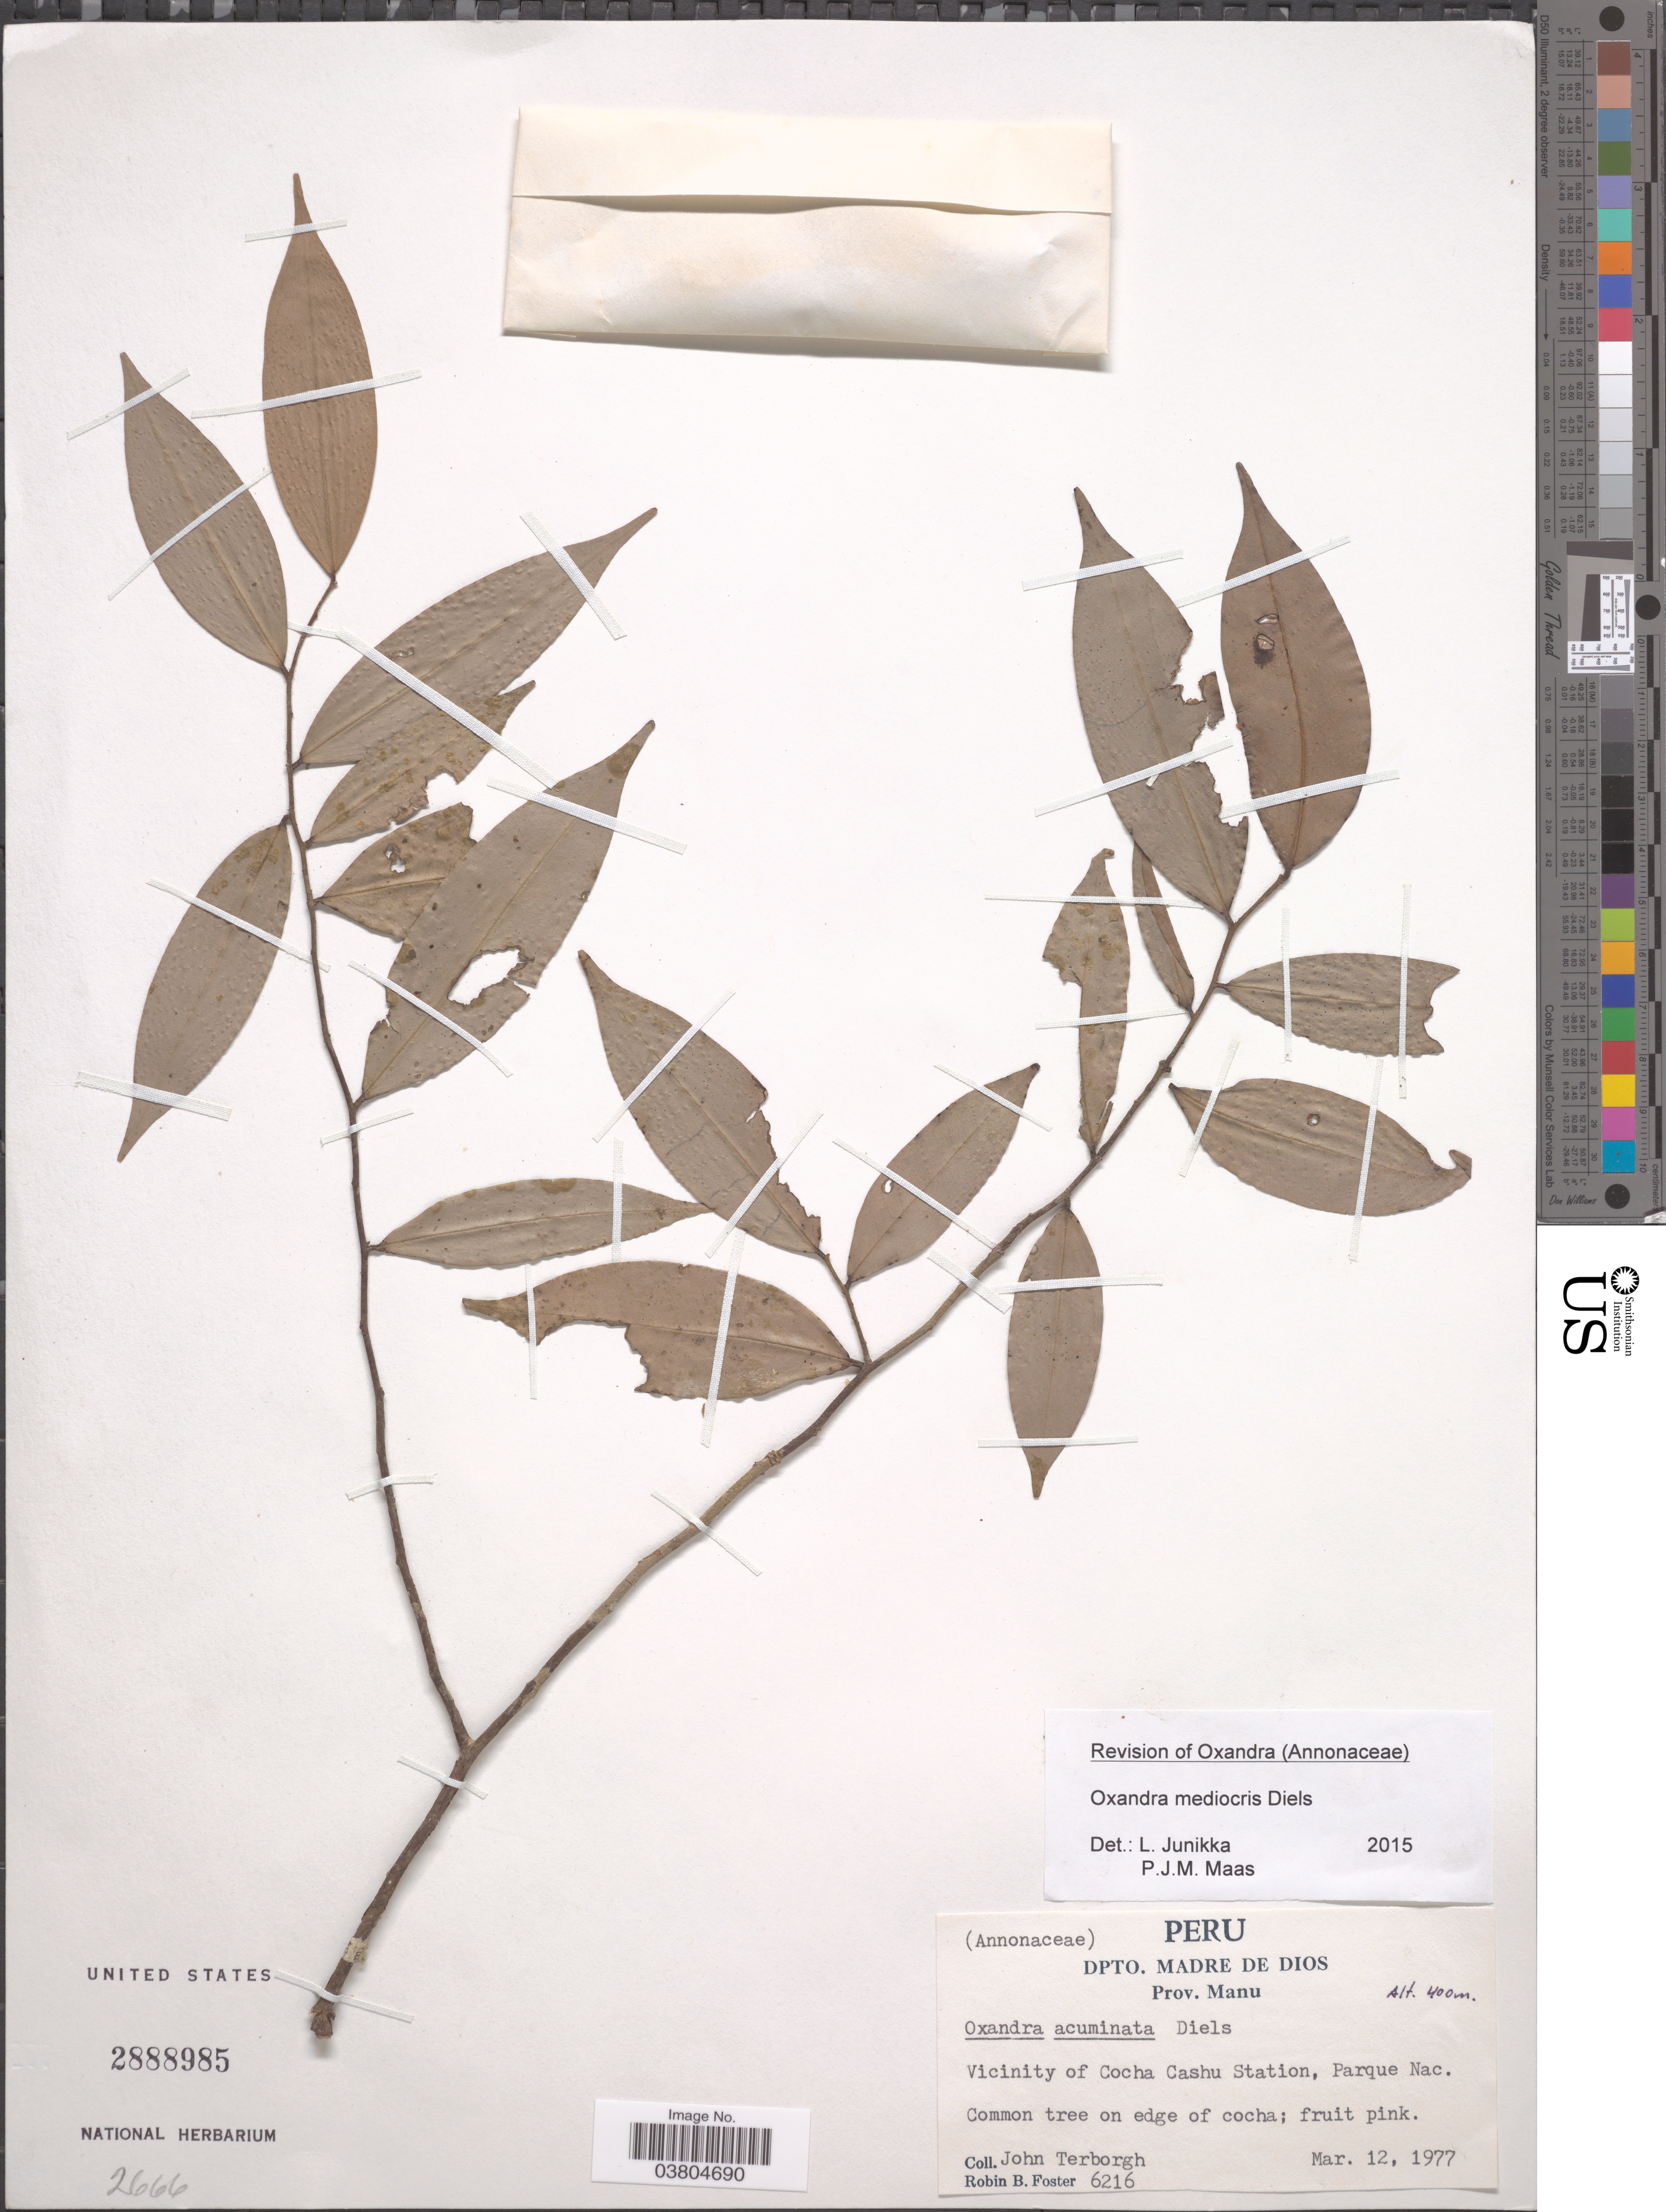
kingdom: Plantae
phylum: Tracheophyta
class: Magnoliopsida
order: Magnoliales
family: Annonaceae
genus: Oxandra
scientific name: Oxandra mediocris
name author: Diels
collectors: R. B. Foster & J. Terborgh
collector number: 6216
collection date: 1977-03-12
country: Peru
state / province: Madre de Dios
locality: Dpto. Madre de Dios. Prov. Manu. Vicinity of Cocha Cashu Station, Parque Nac.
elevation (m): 400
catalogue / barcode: US 2888985